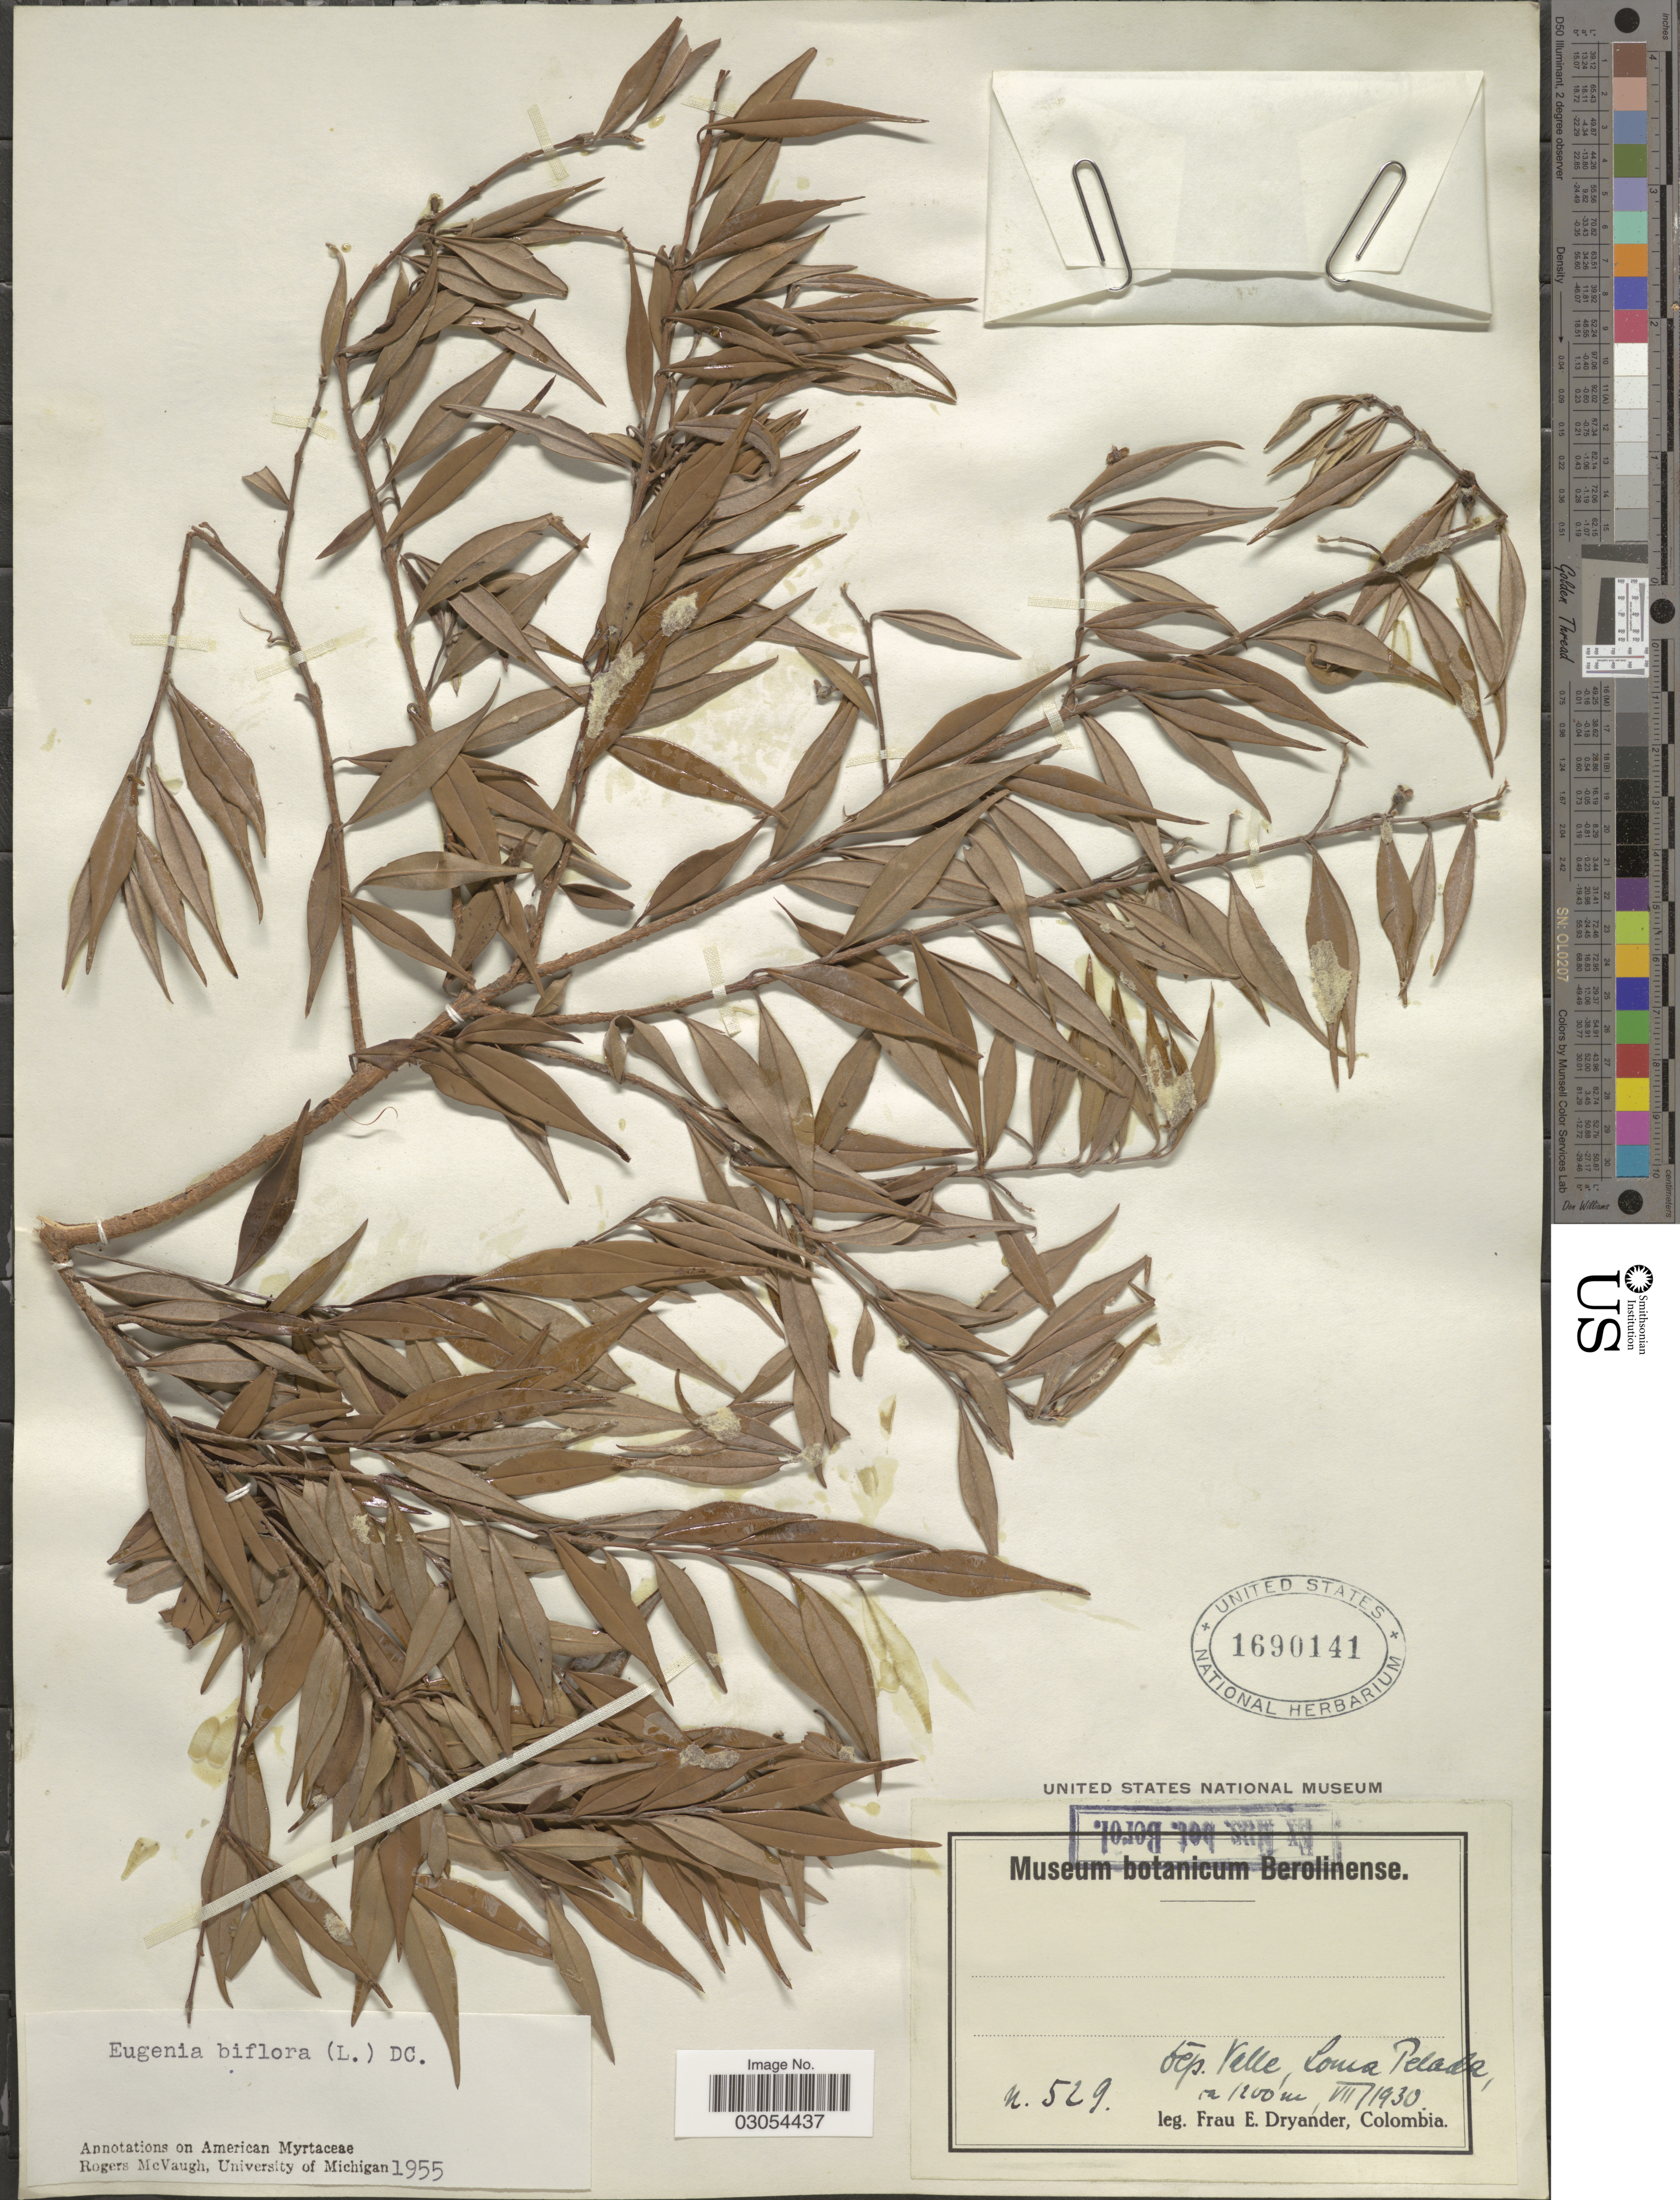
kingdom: Plantae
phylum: Tracheophyta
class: Magnoliopsida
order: Myrtales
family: Myrtaceae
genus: Eugenia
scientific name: Eugenia biflora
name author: (L.) DC.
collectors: F. Dryander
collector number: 529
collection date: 1930-07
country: Colombia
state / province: Valle del Cauca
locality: Dep. Valle, Loma Pelada.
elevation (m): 1200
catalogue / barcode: US 1690141